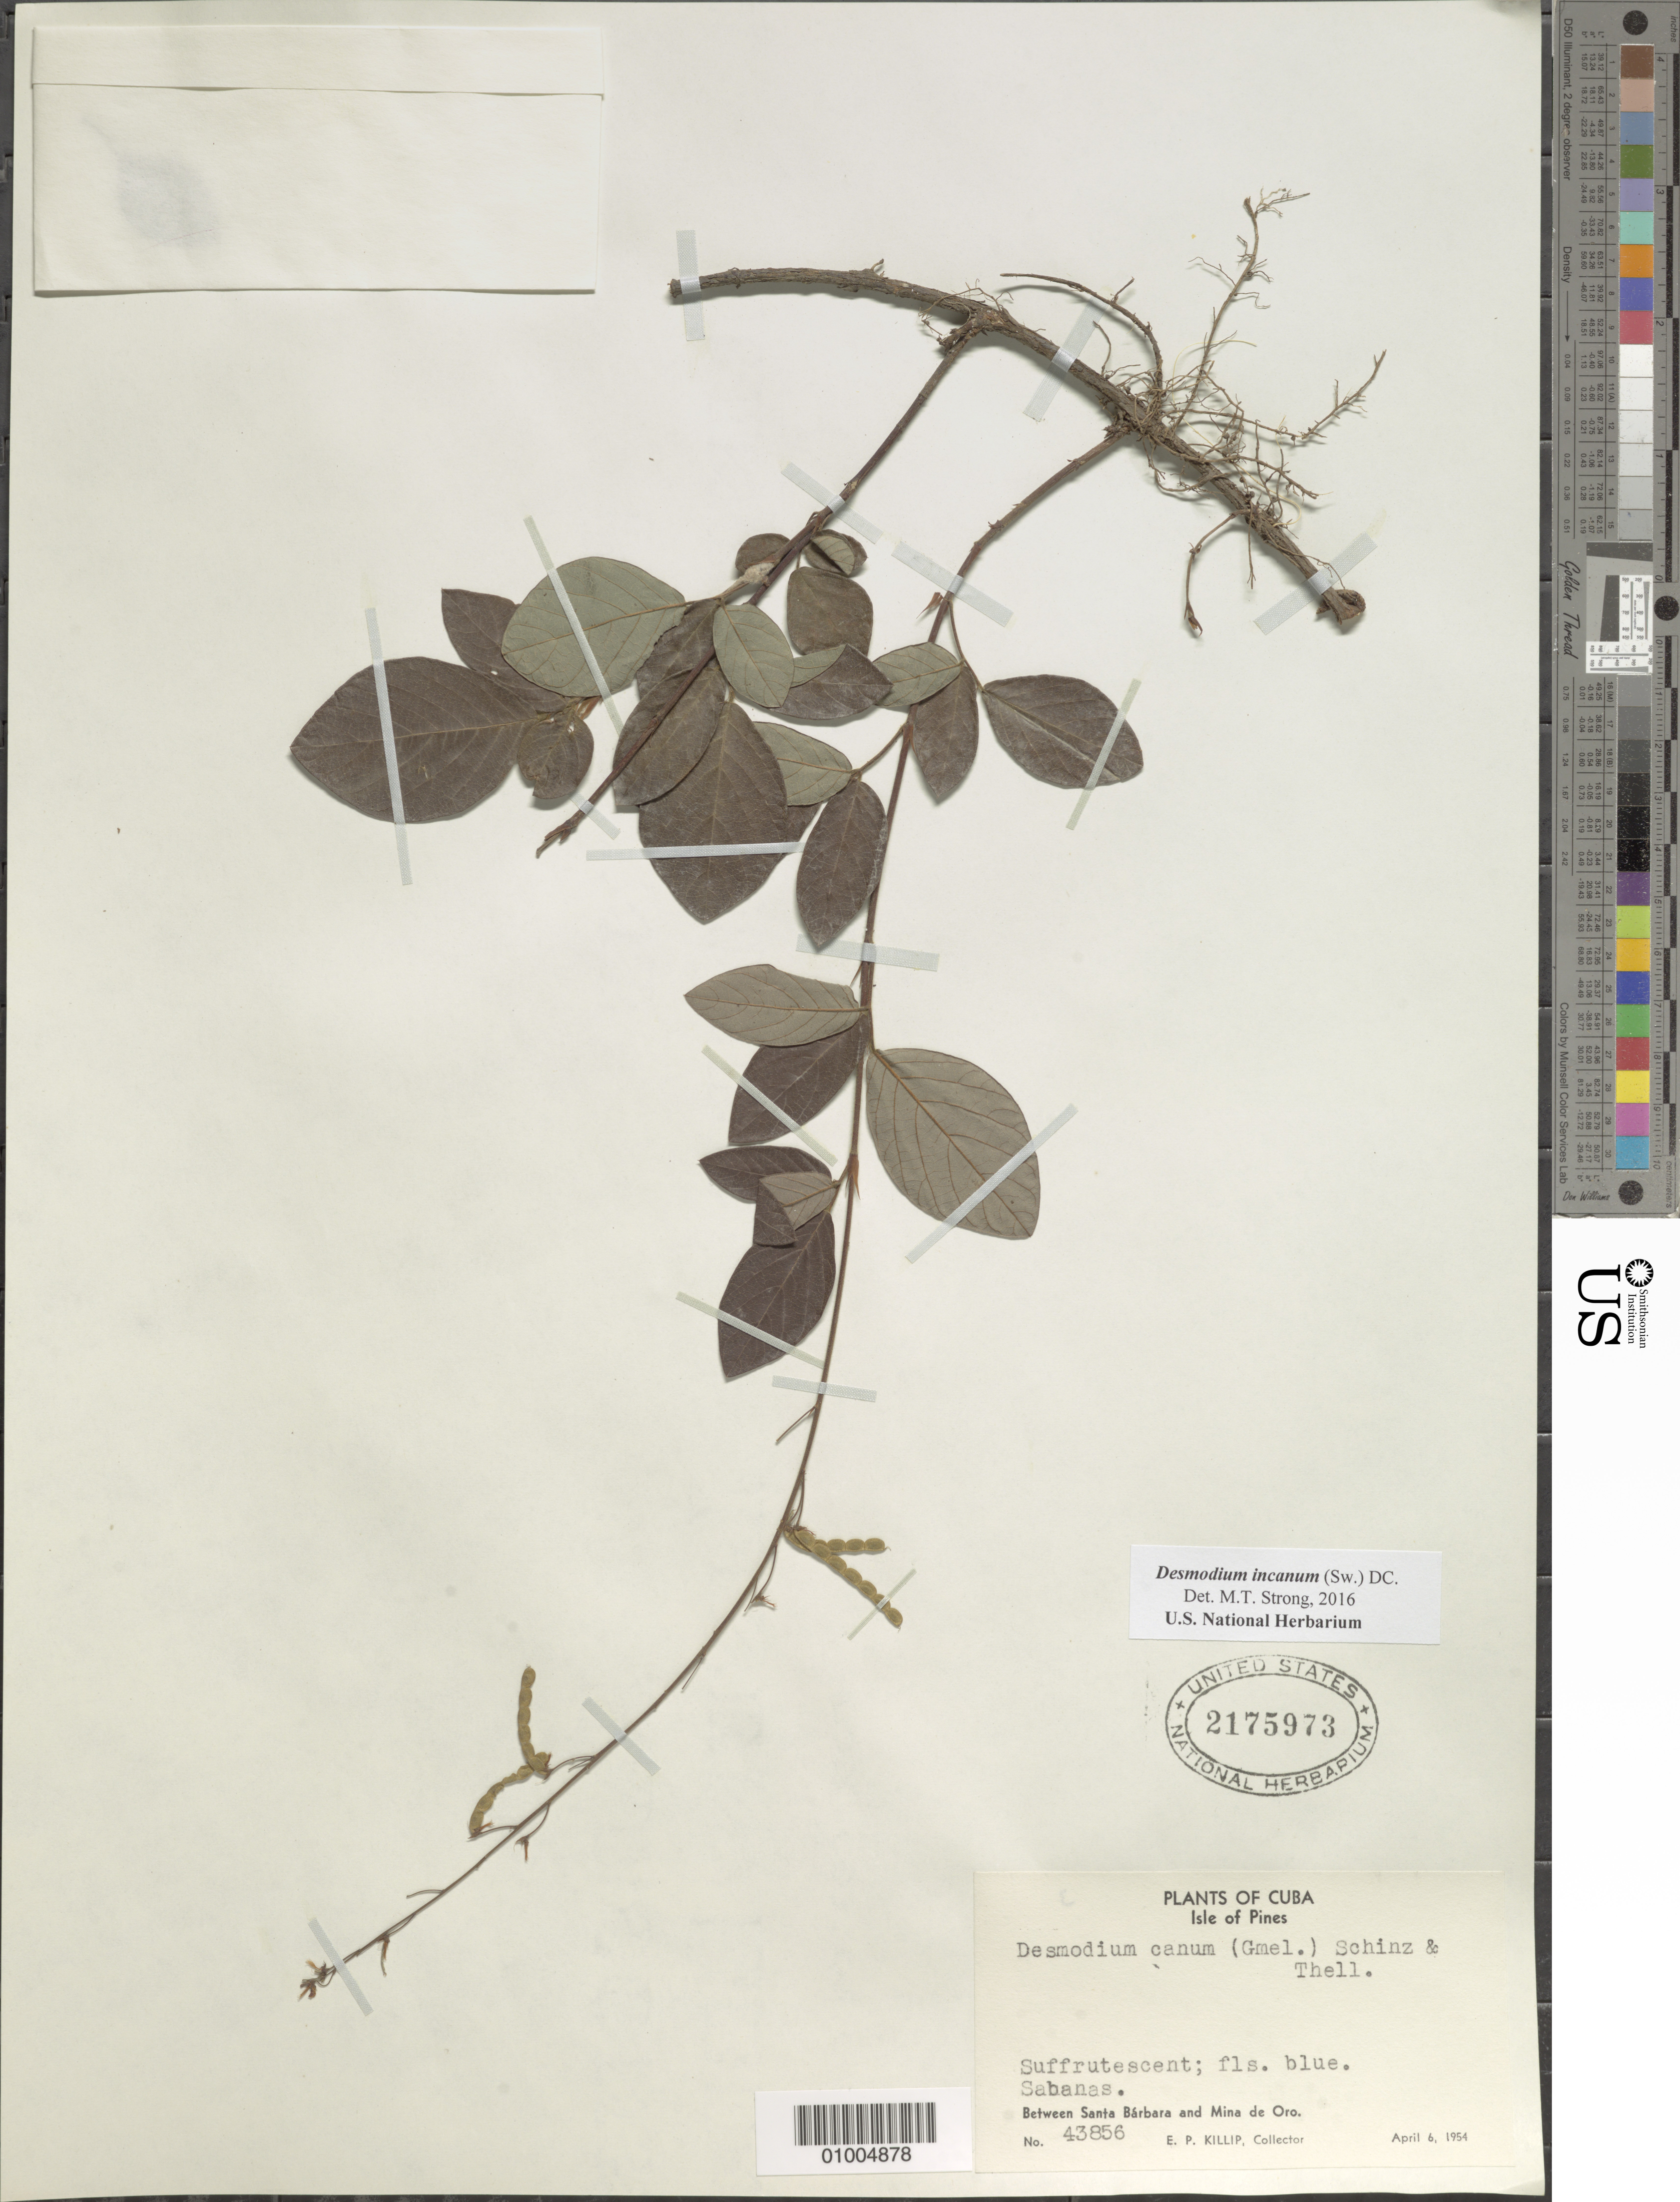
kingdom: Plantae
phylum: Tracheophyta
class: Magnoliopsida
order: Fabales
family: Fabaceae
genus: Desmodium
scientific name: Desmodium incanum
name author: (Sw.) DC.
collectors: E. P. Killip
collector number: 43856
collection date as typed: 06 Apr 1954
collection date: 1954-04-06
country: Cuba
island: Isla de la Juventud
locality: Isle of Pines, between Santa Barbara and Mina de Oro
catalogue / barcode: US 2175973